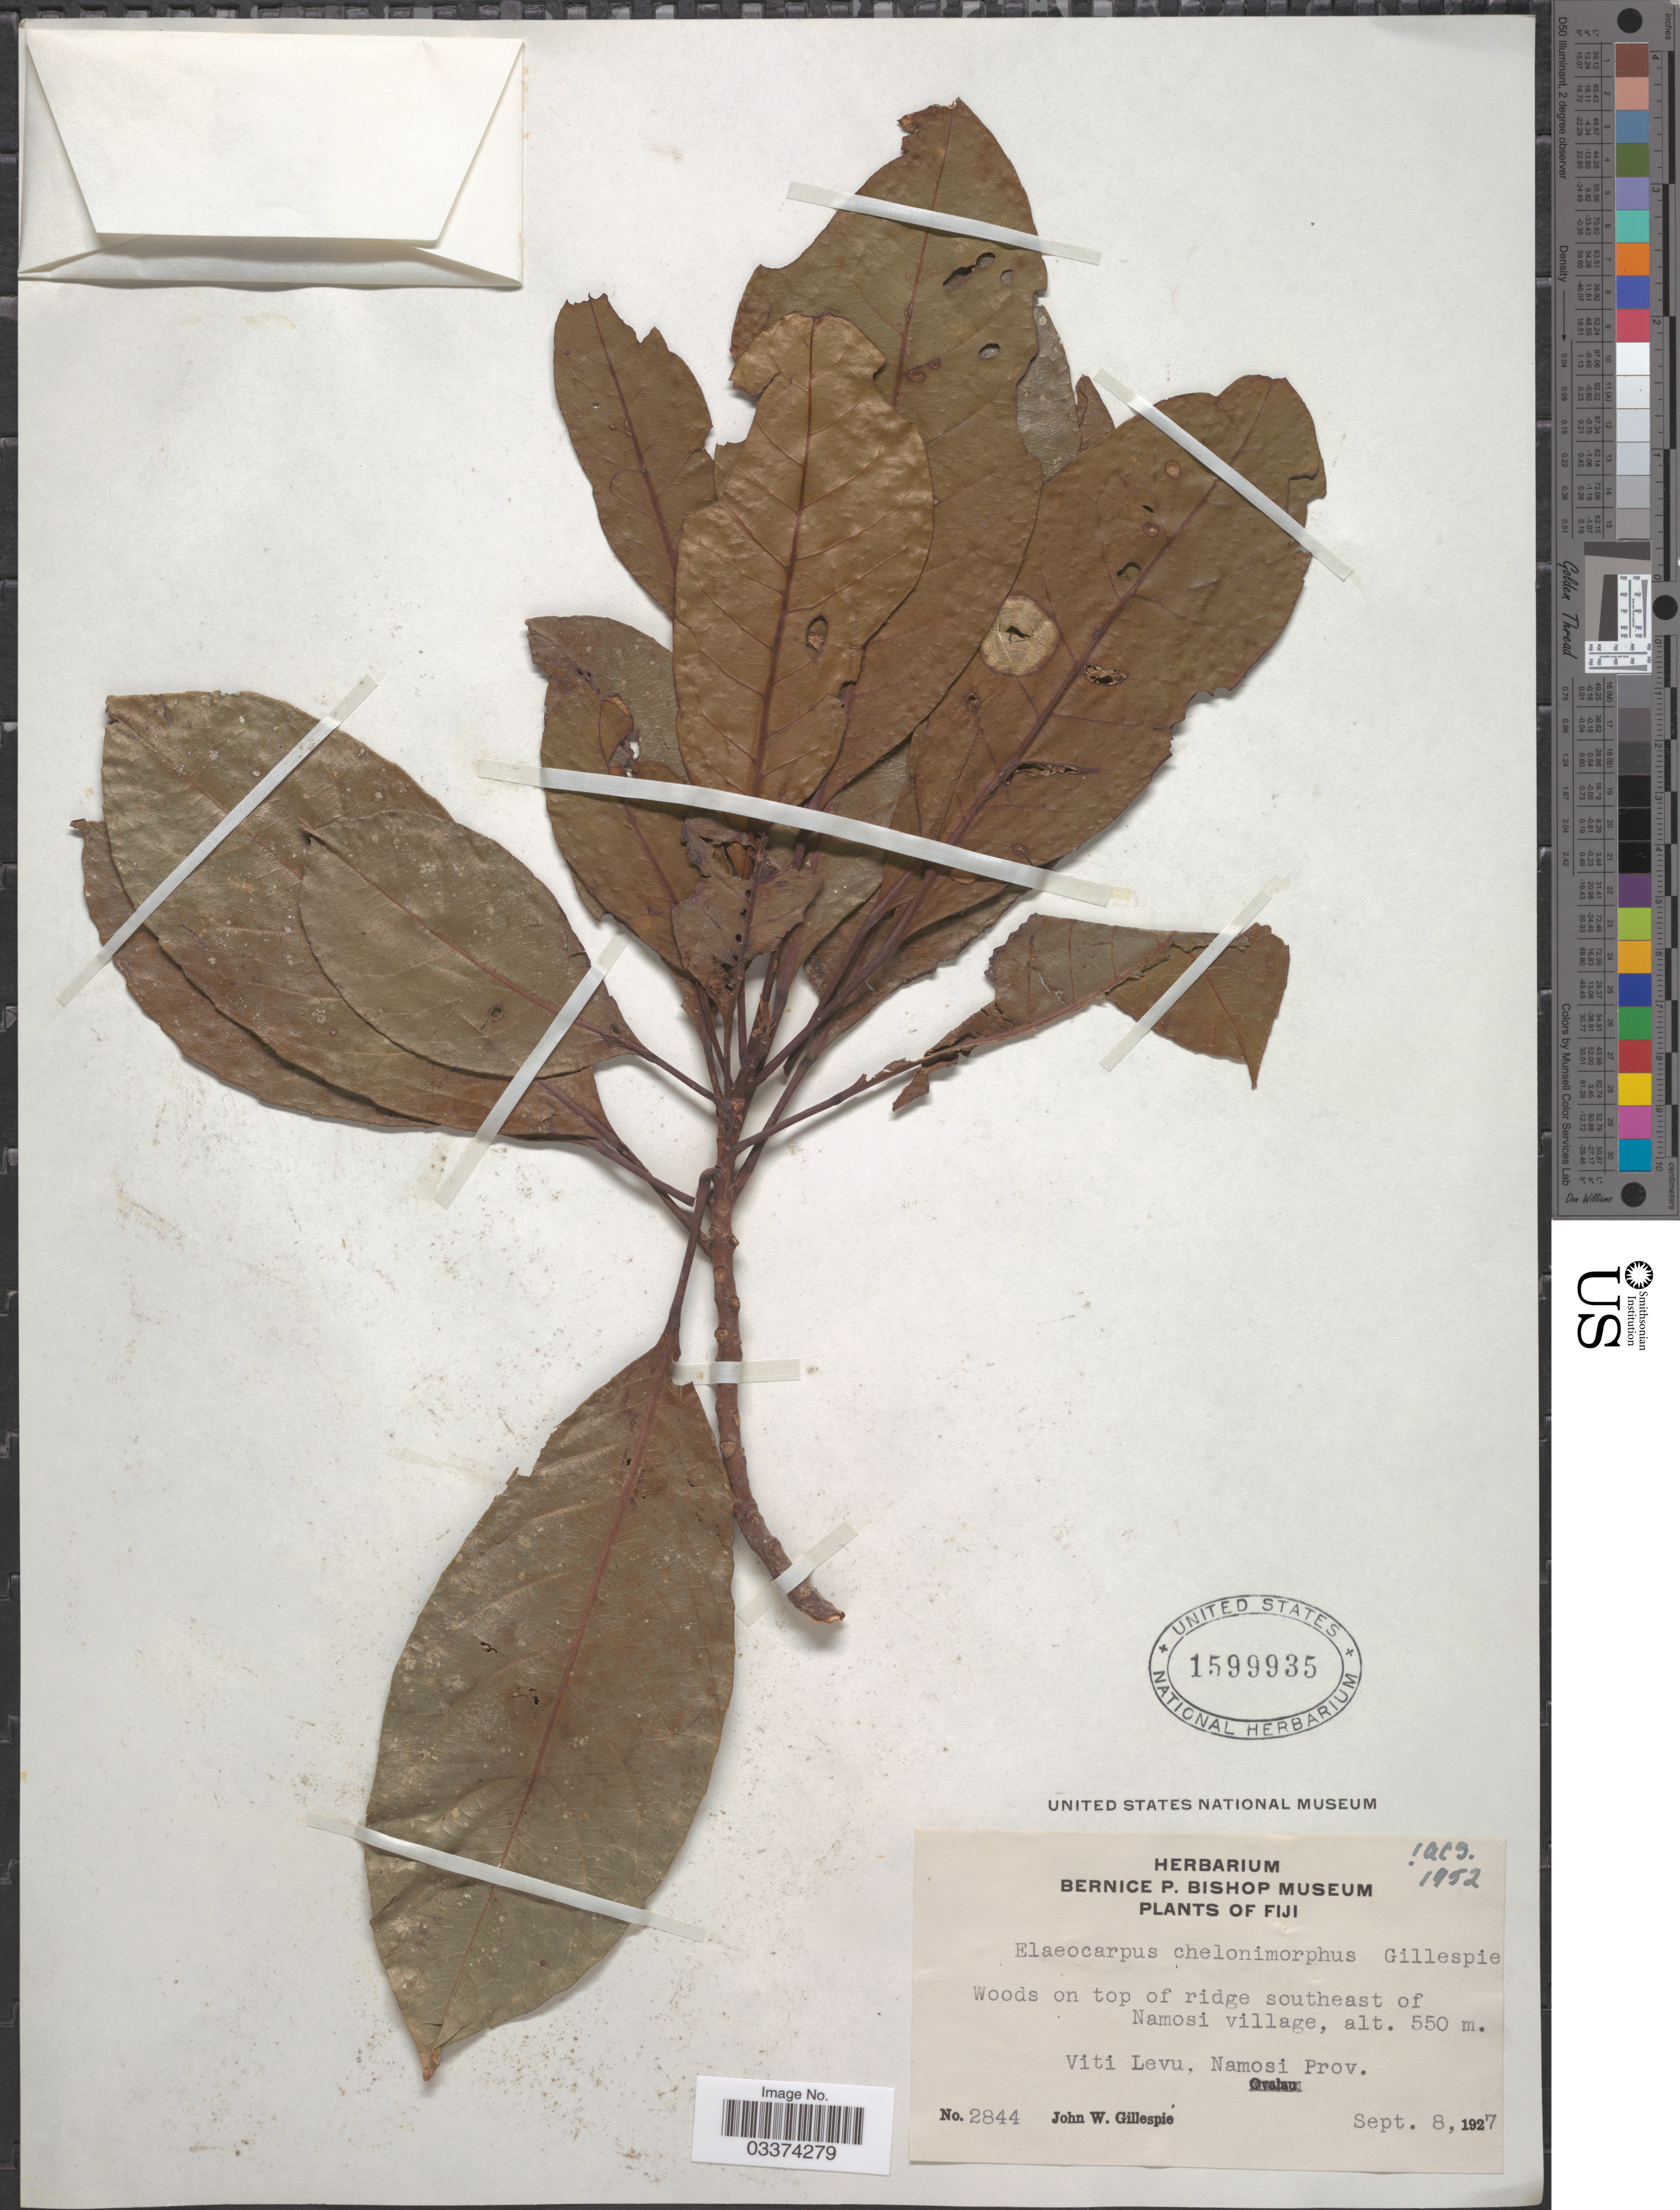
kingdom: Plantae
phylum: Tracheophyta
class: Magnoliopsida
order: Oxalidales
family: Elaeocarpaceae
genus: Elaeocarpus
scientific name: Elaeocarpus chelonimorphus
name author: Gillespie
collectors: J. W. Gillespie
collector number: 2844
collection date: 1927-09-08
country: Fiji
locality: Woods on top of ridge southeast of Namosi village, Viti Levu, Namosi Prov.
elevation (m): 550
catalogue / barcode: US 1599935